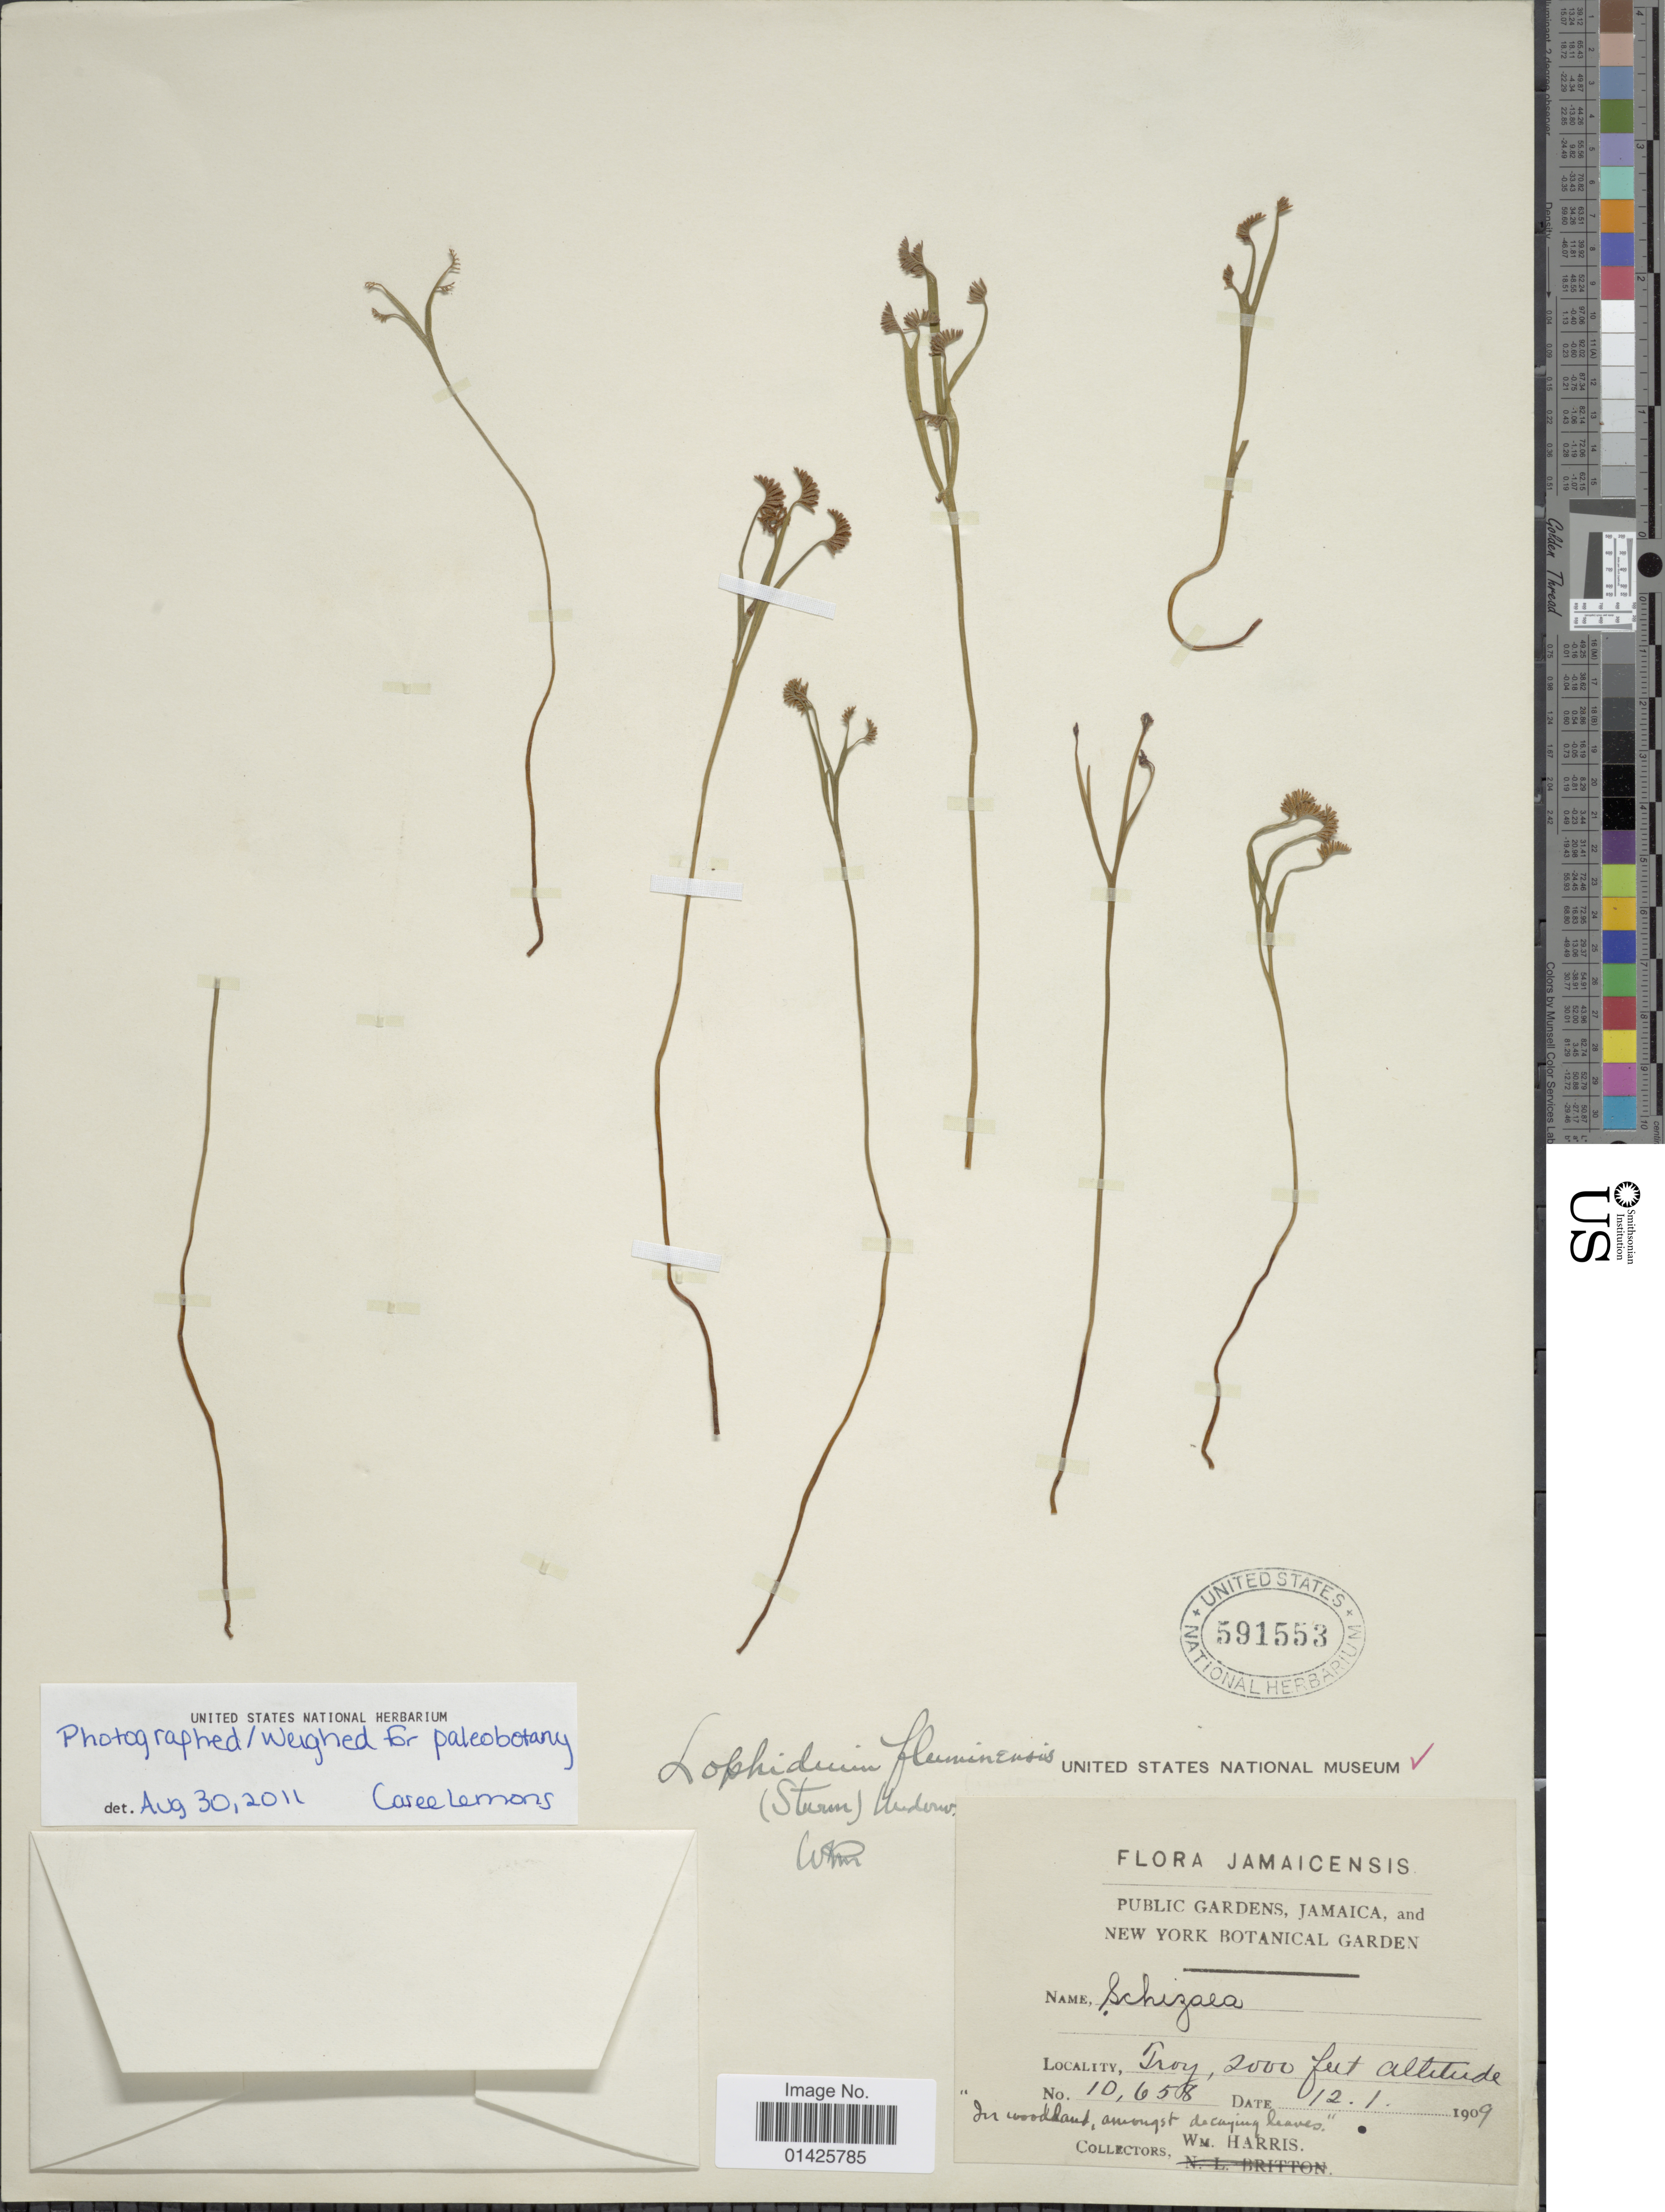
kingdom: Plantae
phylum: Tracheophyta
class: Polypodiopsida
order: Schizaeales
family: Schizaeaceae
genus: Schizaea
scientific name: Schizaea fluminensis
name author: Miers ex J.W. Sturm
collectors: W. Harris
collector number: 10658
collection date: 1909-01-12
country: Jamaica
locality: Troy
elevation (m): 610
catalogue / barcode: US 591553